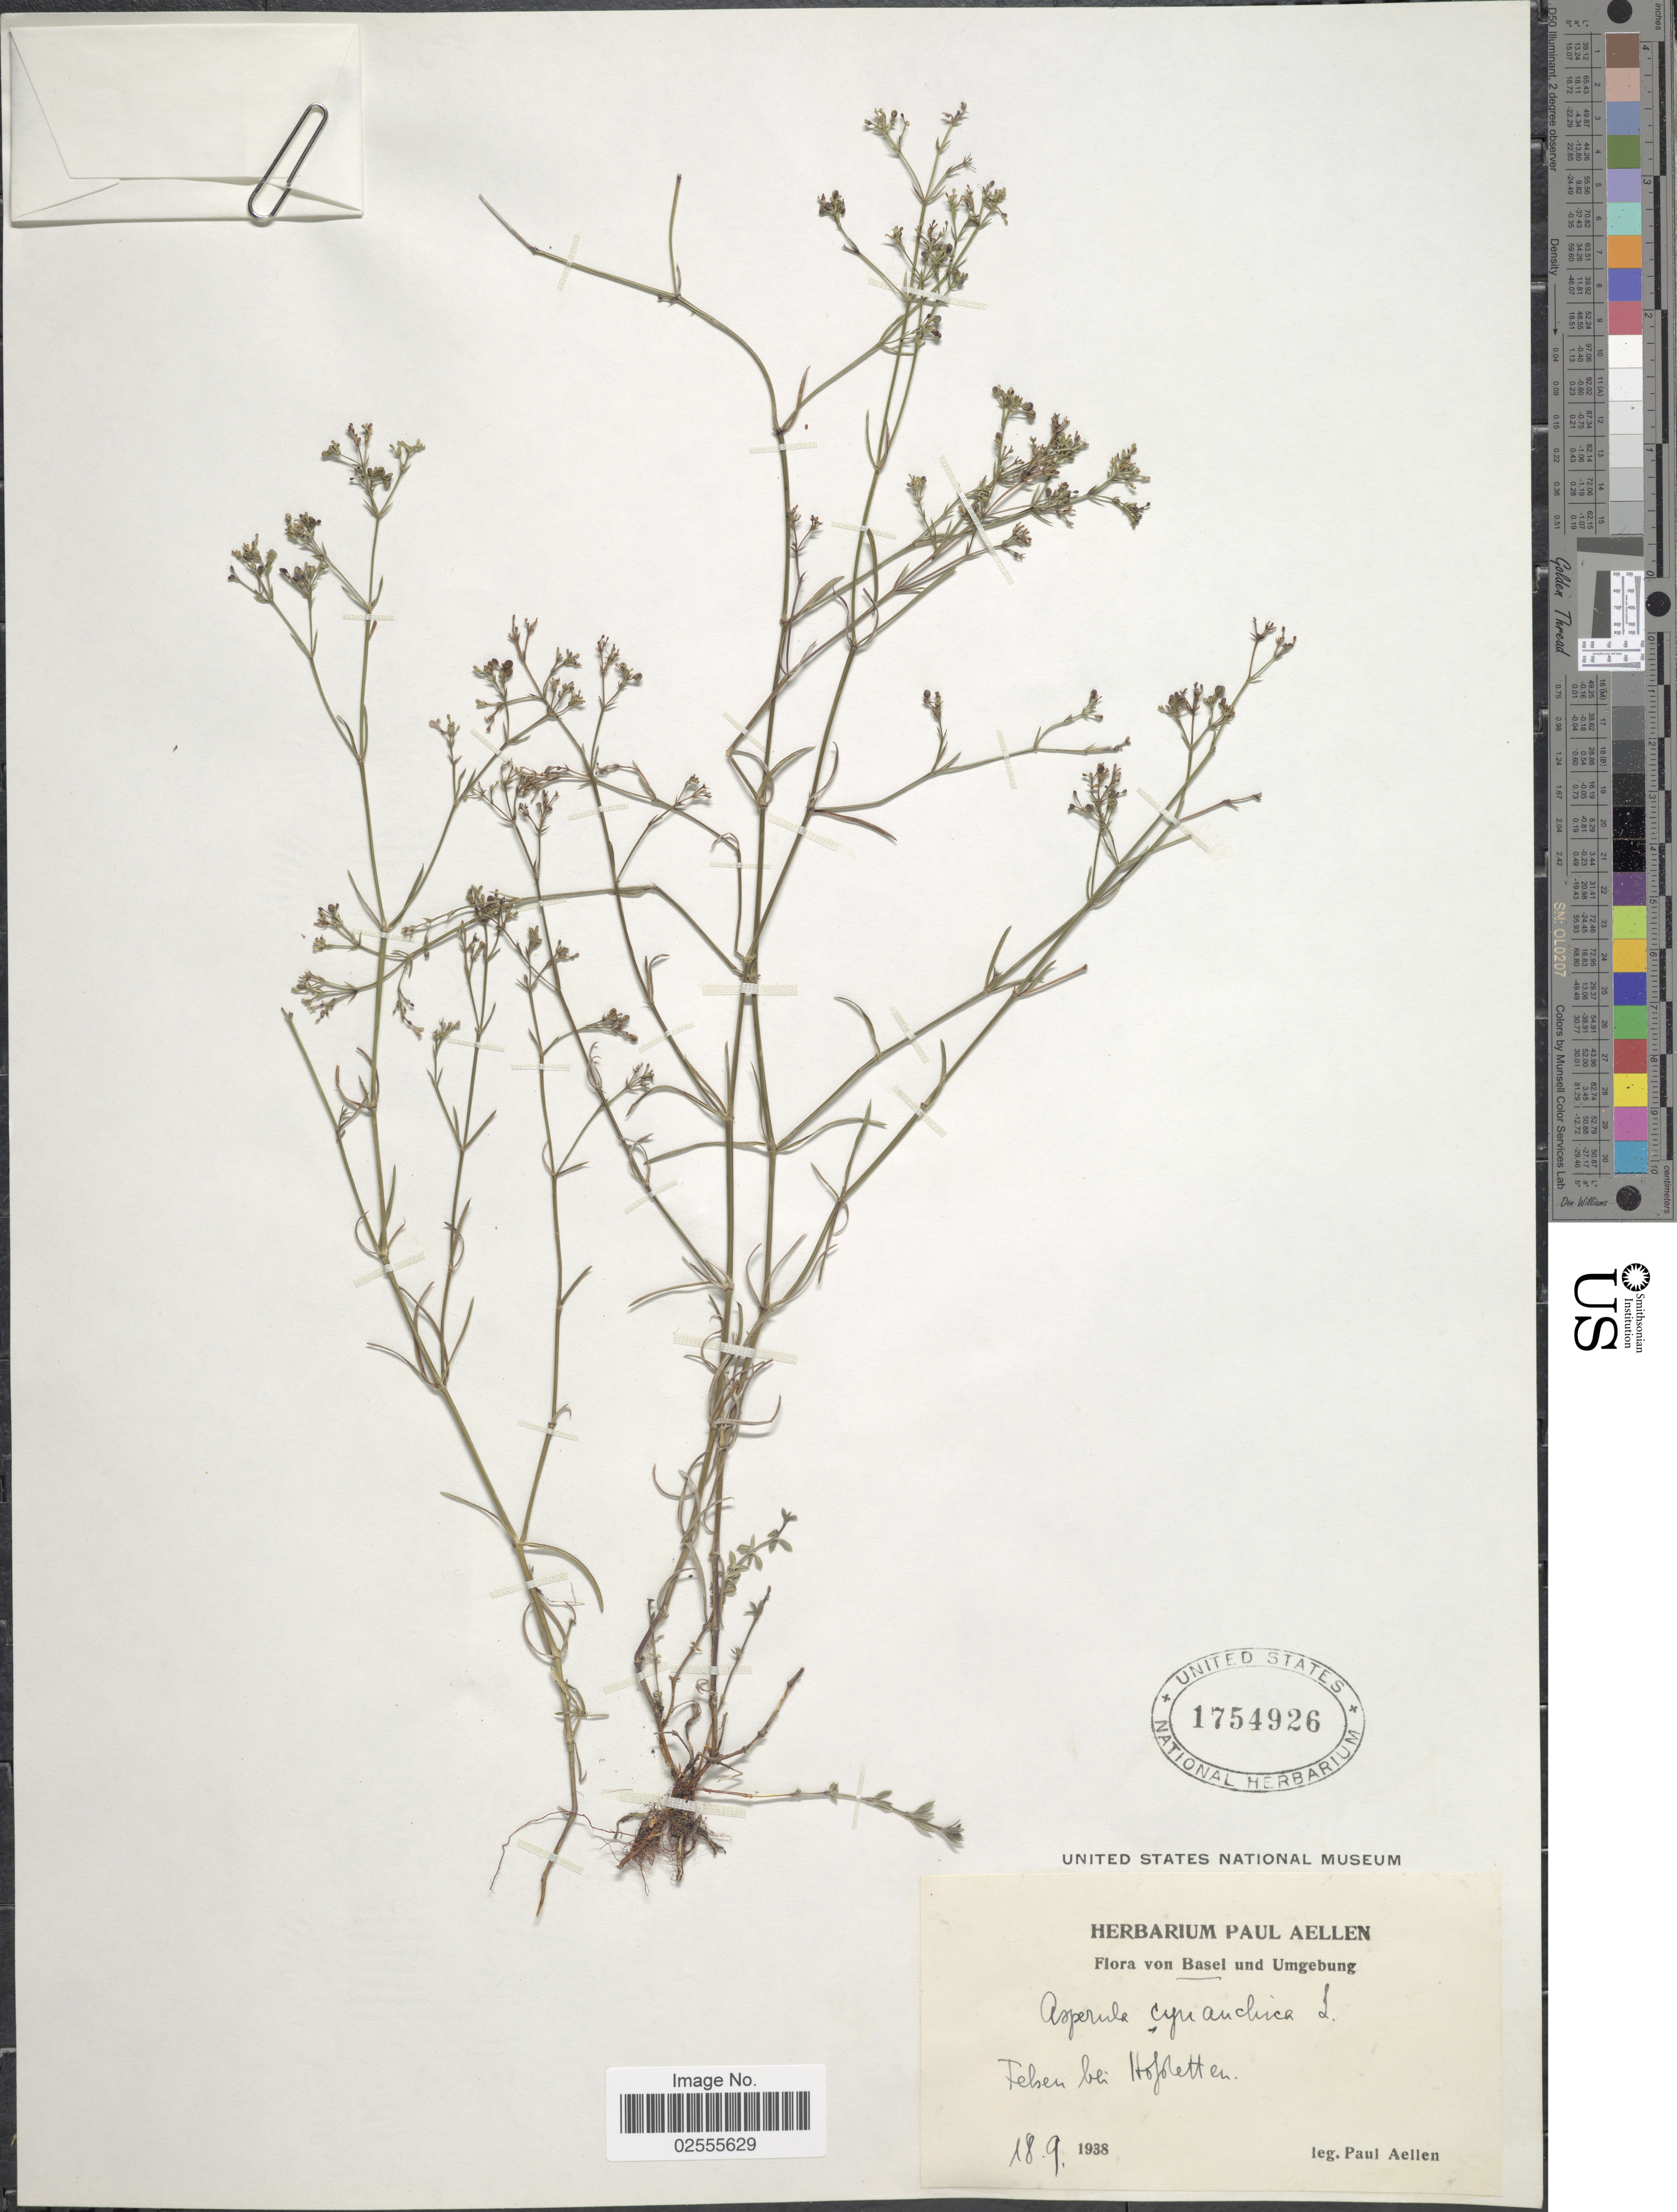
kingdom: Plantae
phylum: Tracheophyta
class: Magnoliopsida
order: Gentianales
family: Rubiaceae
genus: Asperula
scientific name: Asperula cynanchica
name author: L.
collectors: P. Aellen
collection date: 1938-09-18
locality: Basel, Felsen bei Hofstetten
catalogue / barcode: US 1754926